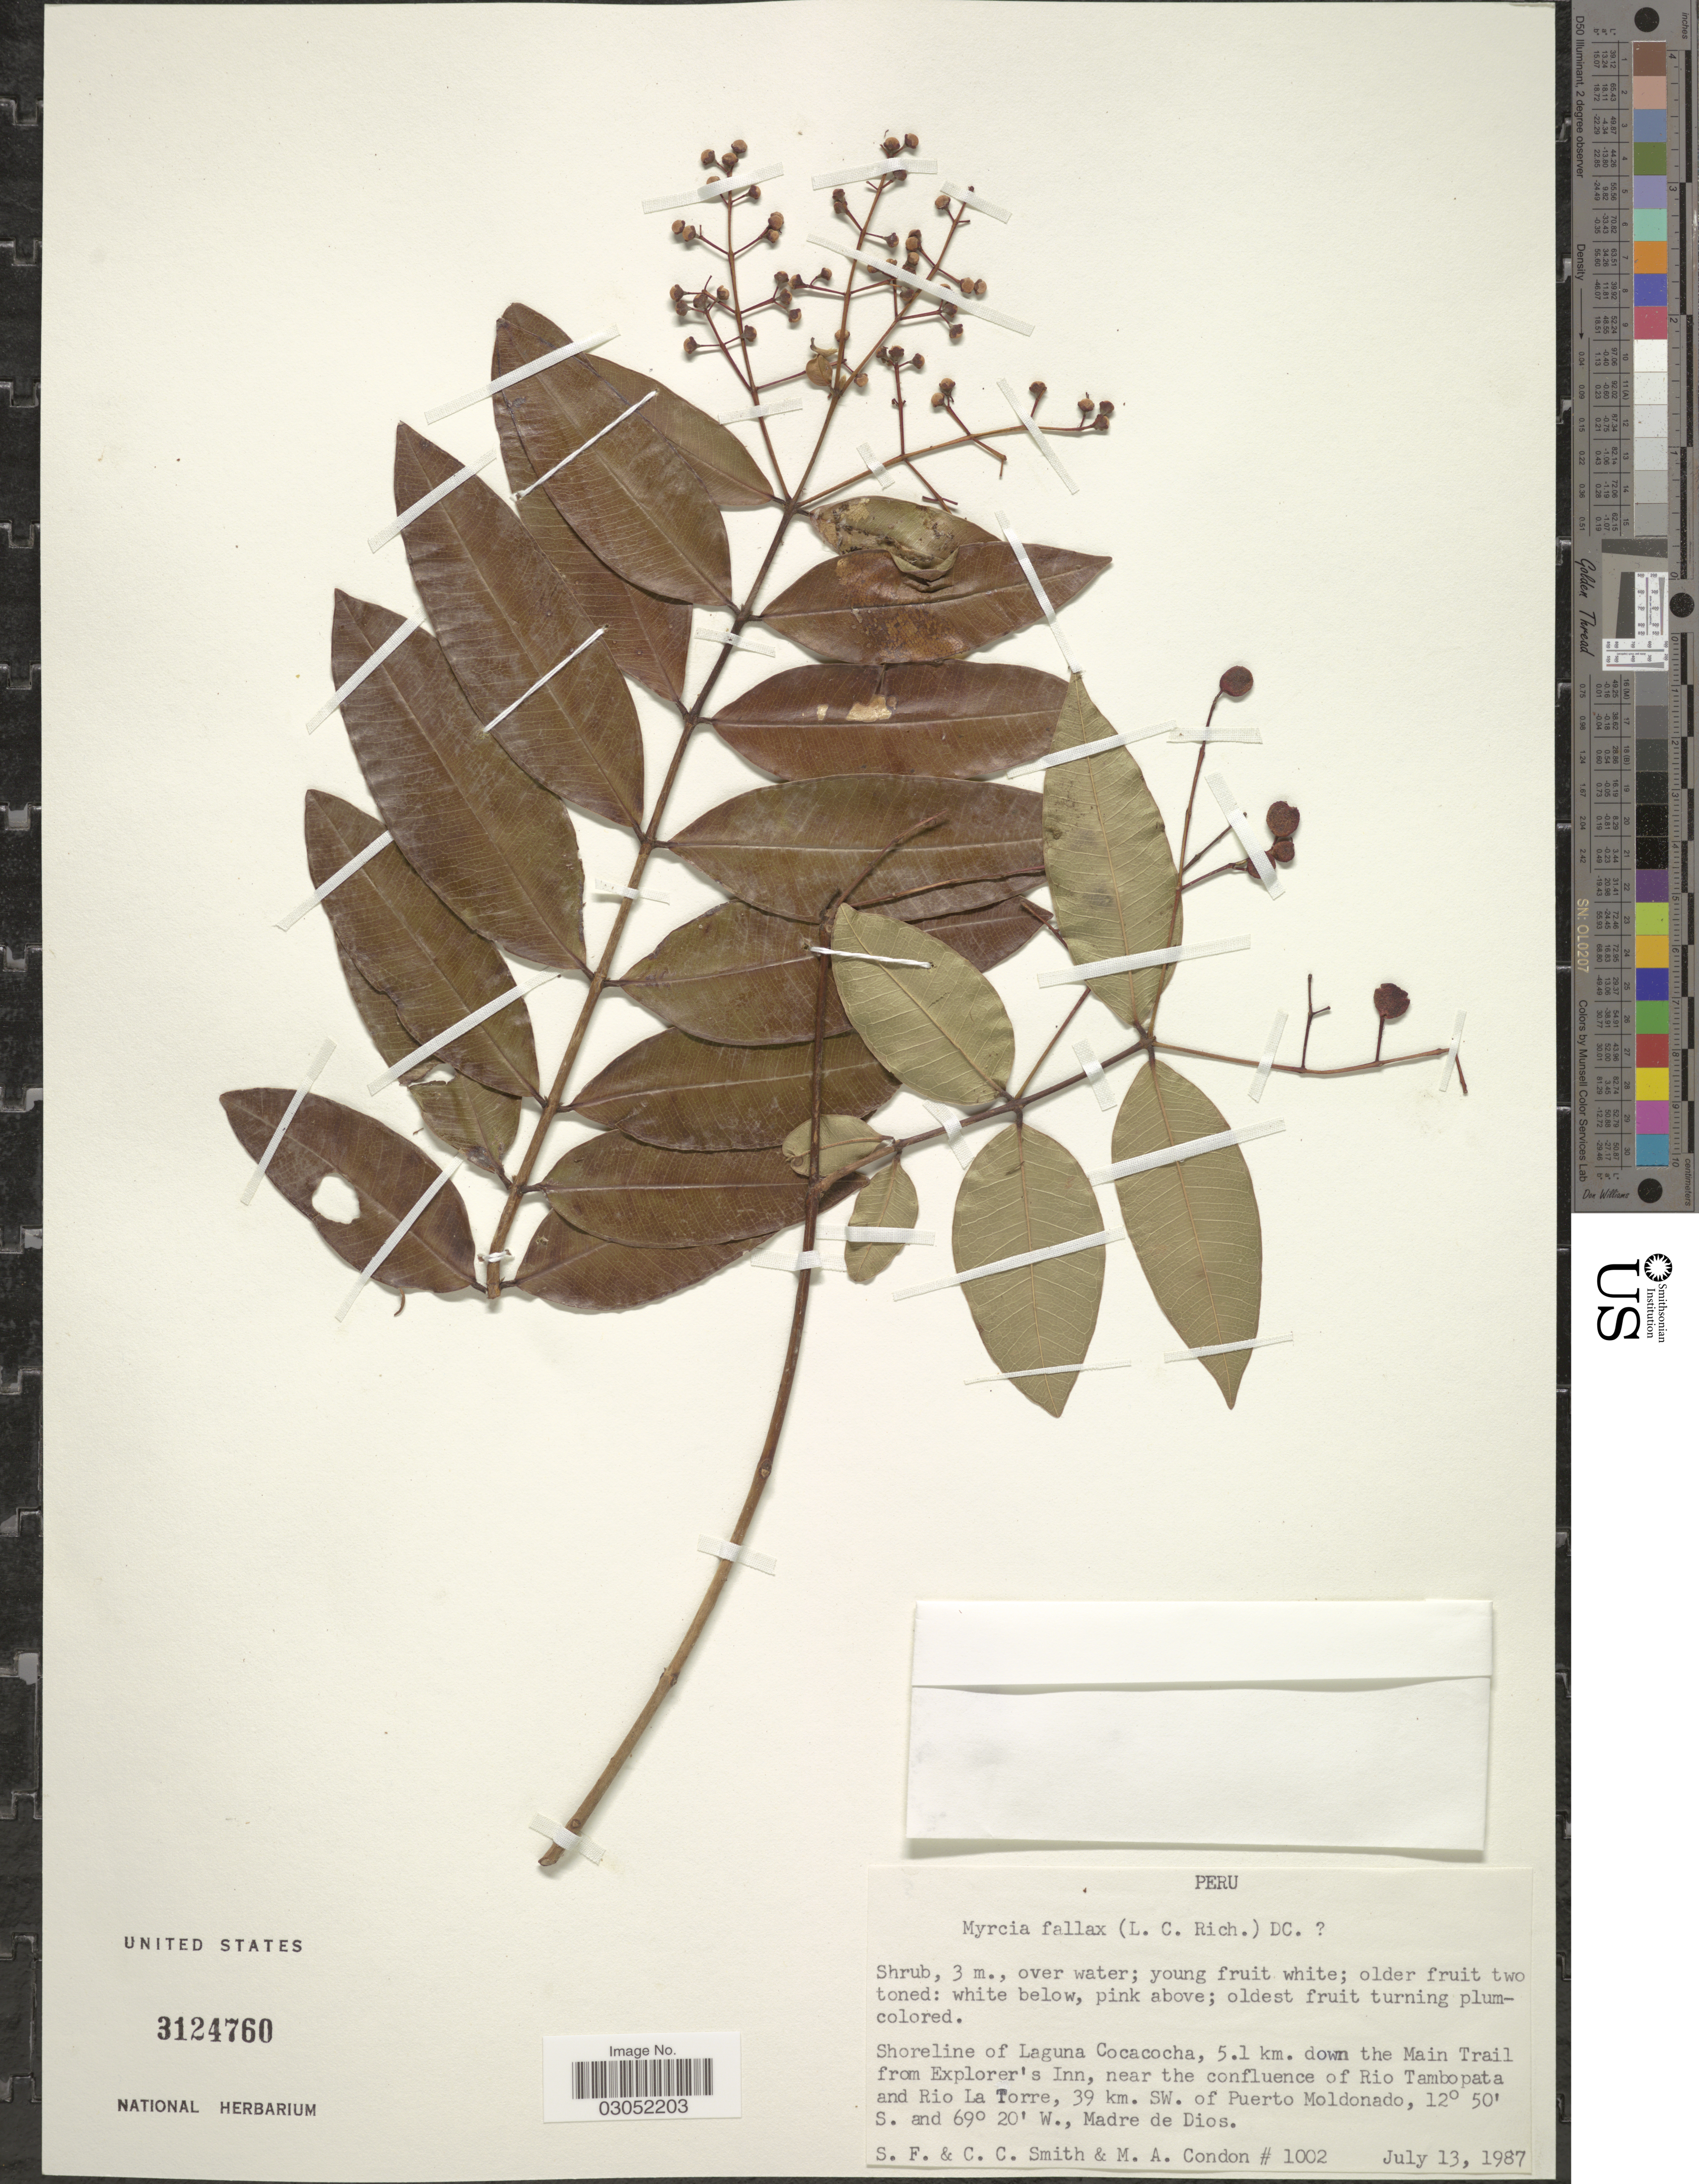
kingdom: Plantae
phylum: Tracheophyta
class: Magnoliopsida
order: Myrtales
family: Myrtaceae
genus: Myrcia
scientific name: Myrcia fallax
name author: (Rich.) DC.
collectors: S.F. Smith, C. C. Smith & M. Condon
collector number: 1002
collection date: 1987-07-13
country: Peru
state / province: Madre de Dios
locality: Shoreline of Laguna Cocacocha, 5.1 km. down the Main Trail from Explorer's Inn, near the confluence of Rio Tambopata and Rio La Torre, 39 km. SW. of Puerto Moldonado.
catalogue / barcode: US 3124760